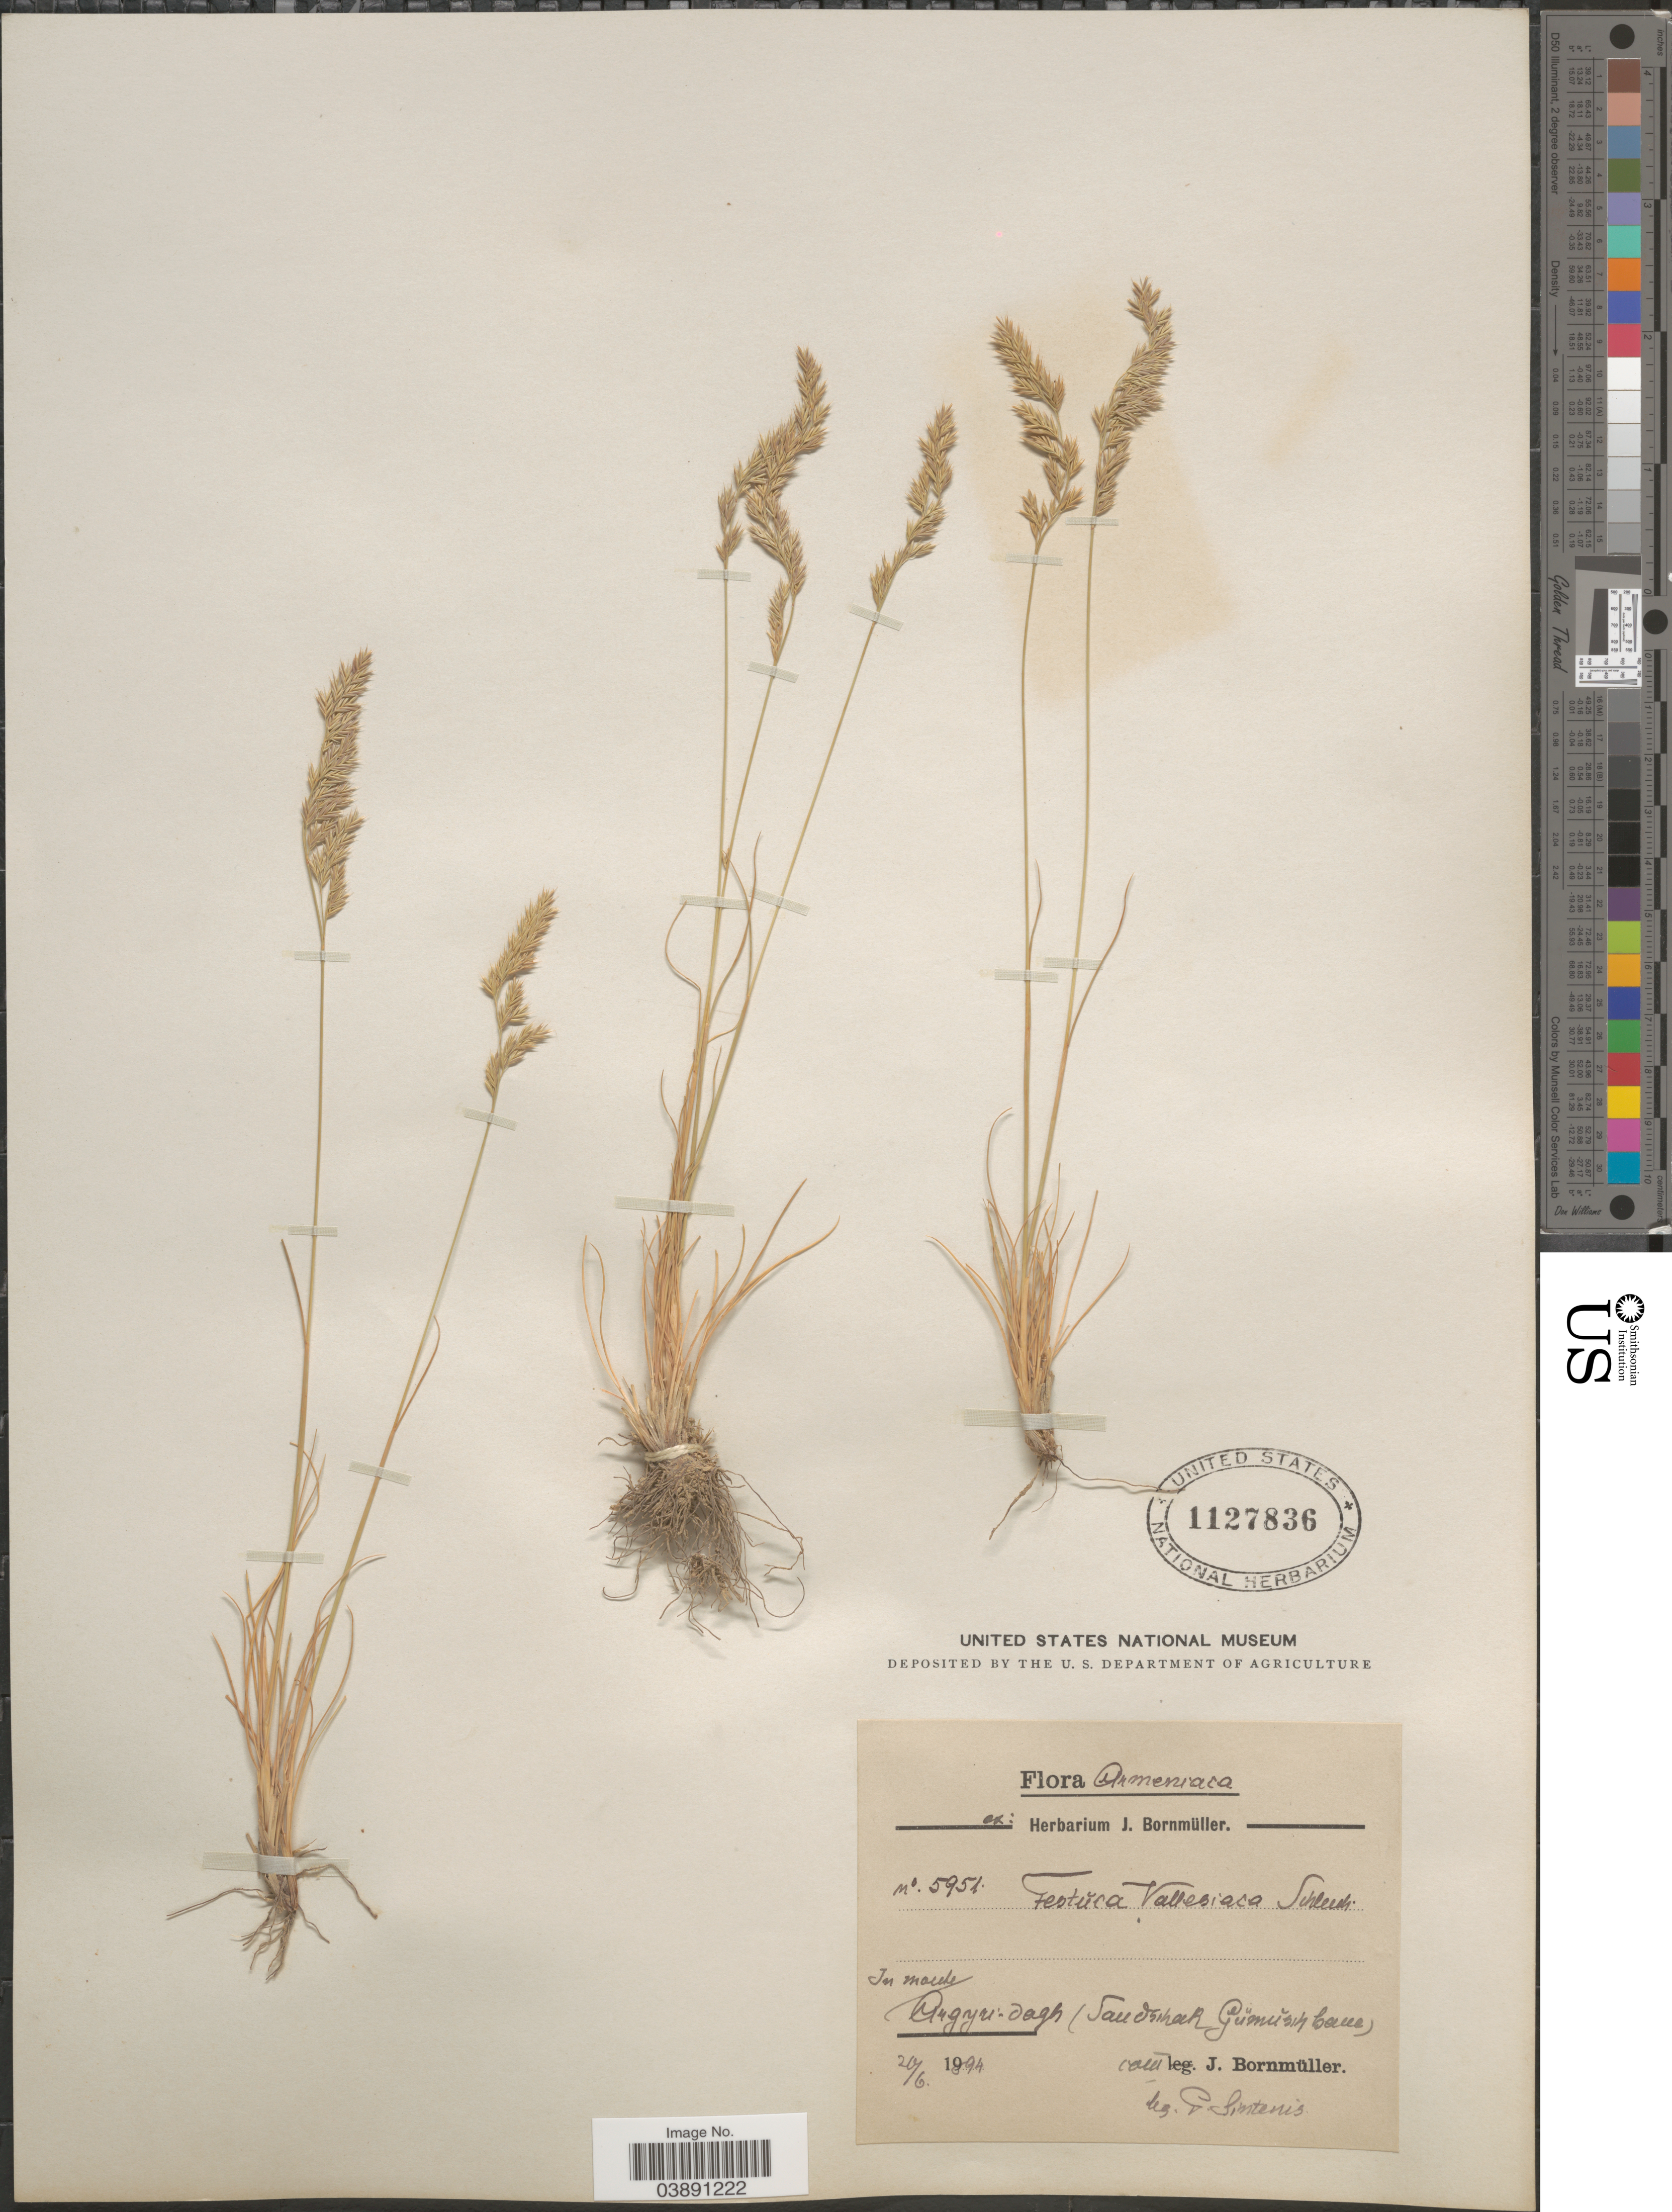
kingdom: Plantae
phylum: Tracheophyta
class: Liliopsida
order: Poales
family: Poaceae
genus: Festuca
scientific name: Festuca valesiaca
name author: Schleich. ex Gaudin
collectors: P. Sintenis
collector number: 5951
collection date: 1894-06-20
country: Armenia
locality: Armeniaca. In montes Augyri-dagh [interpreted] (Sandhak Gumuschkane).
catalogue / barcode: US 1127836